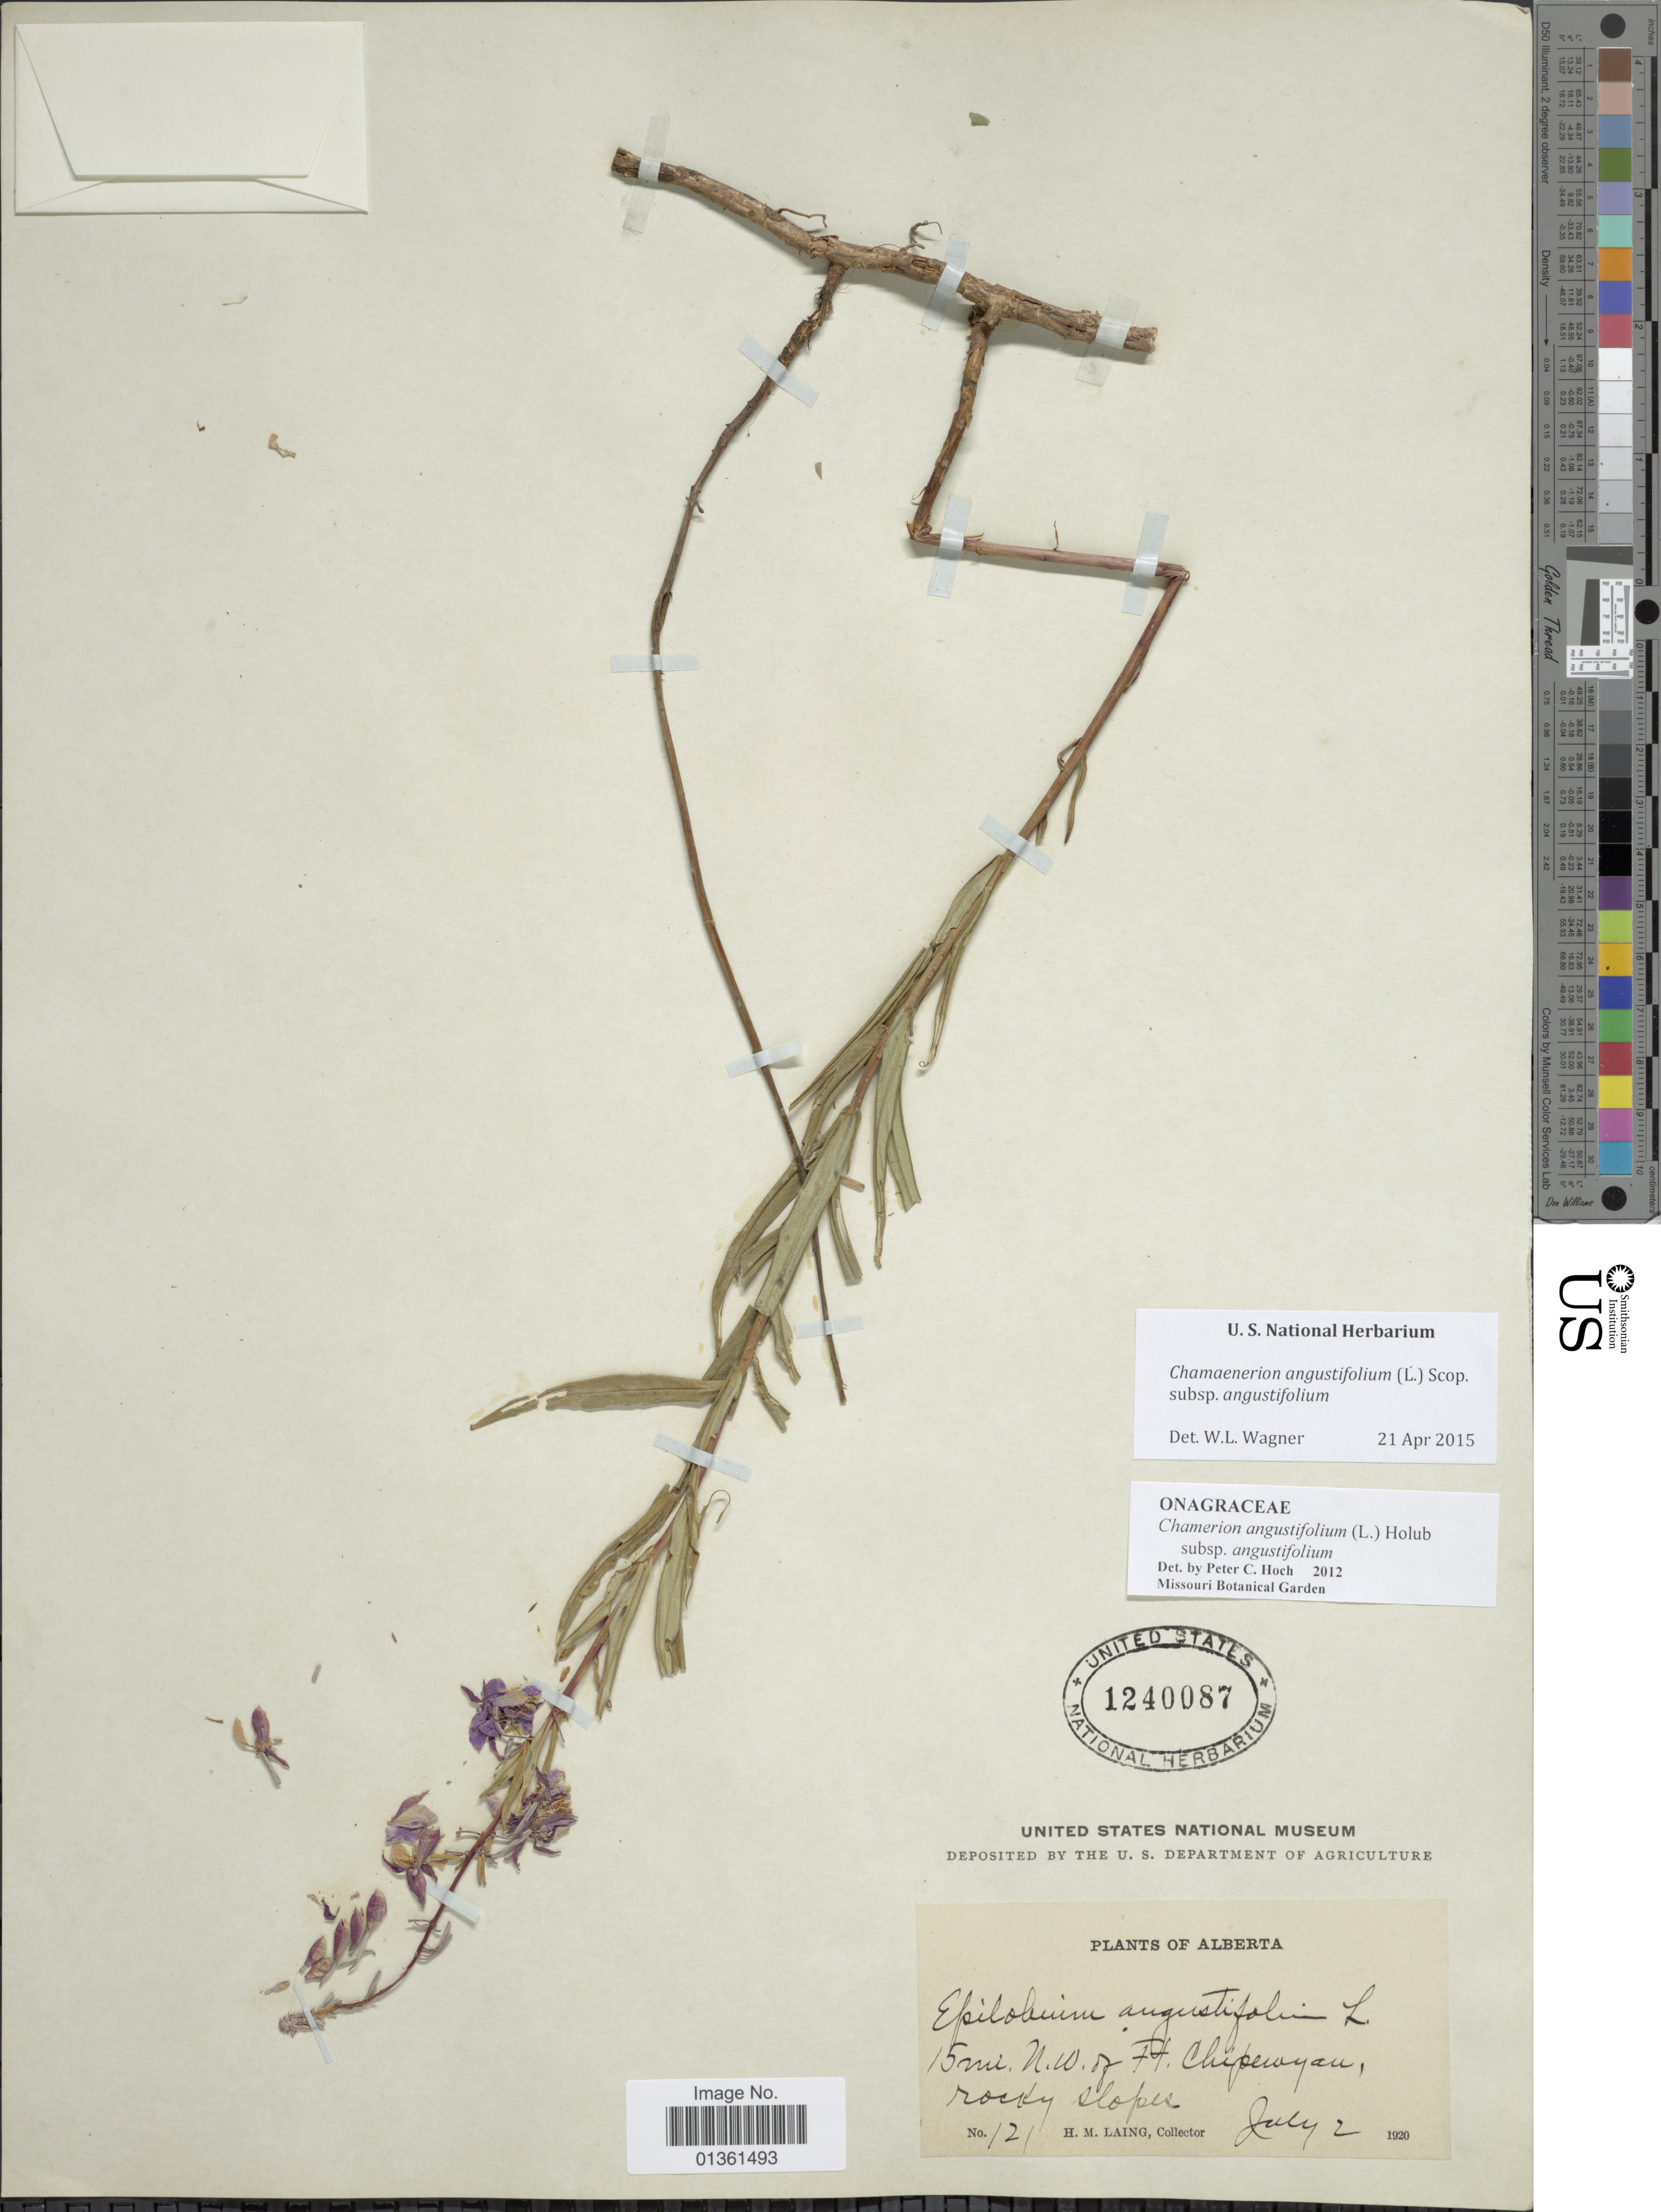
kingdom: Plantae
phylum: Tracheophyta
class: Magnoliopsida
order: Myrtales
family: Onagraceae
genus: Chamaenerion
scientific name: Chamaenerion angustifolium subsp. angustifolium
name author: (L.) Scop.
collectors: H. Laing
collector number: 121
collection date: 1920-07-02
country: Canada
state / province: Alberta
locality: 15 mi. N.W. of Ft. Chipewyan.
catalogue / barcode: US 1240087